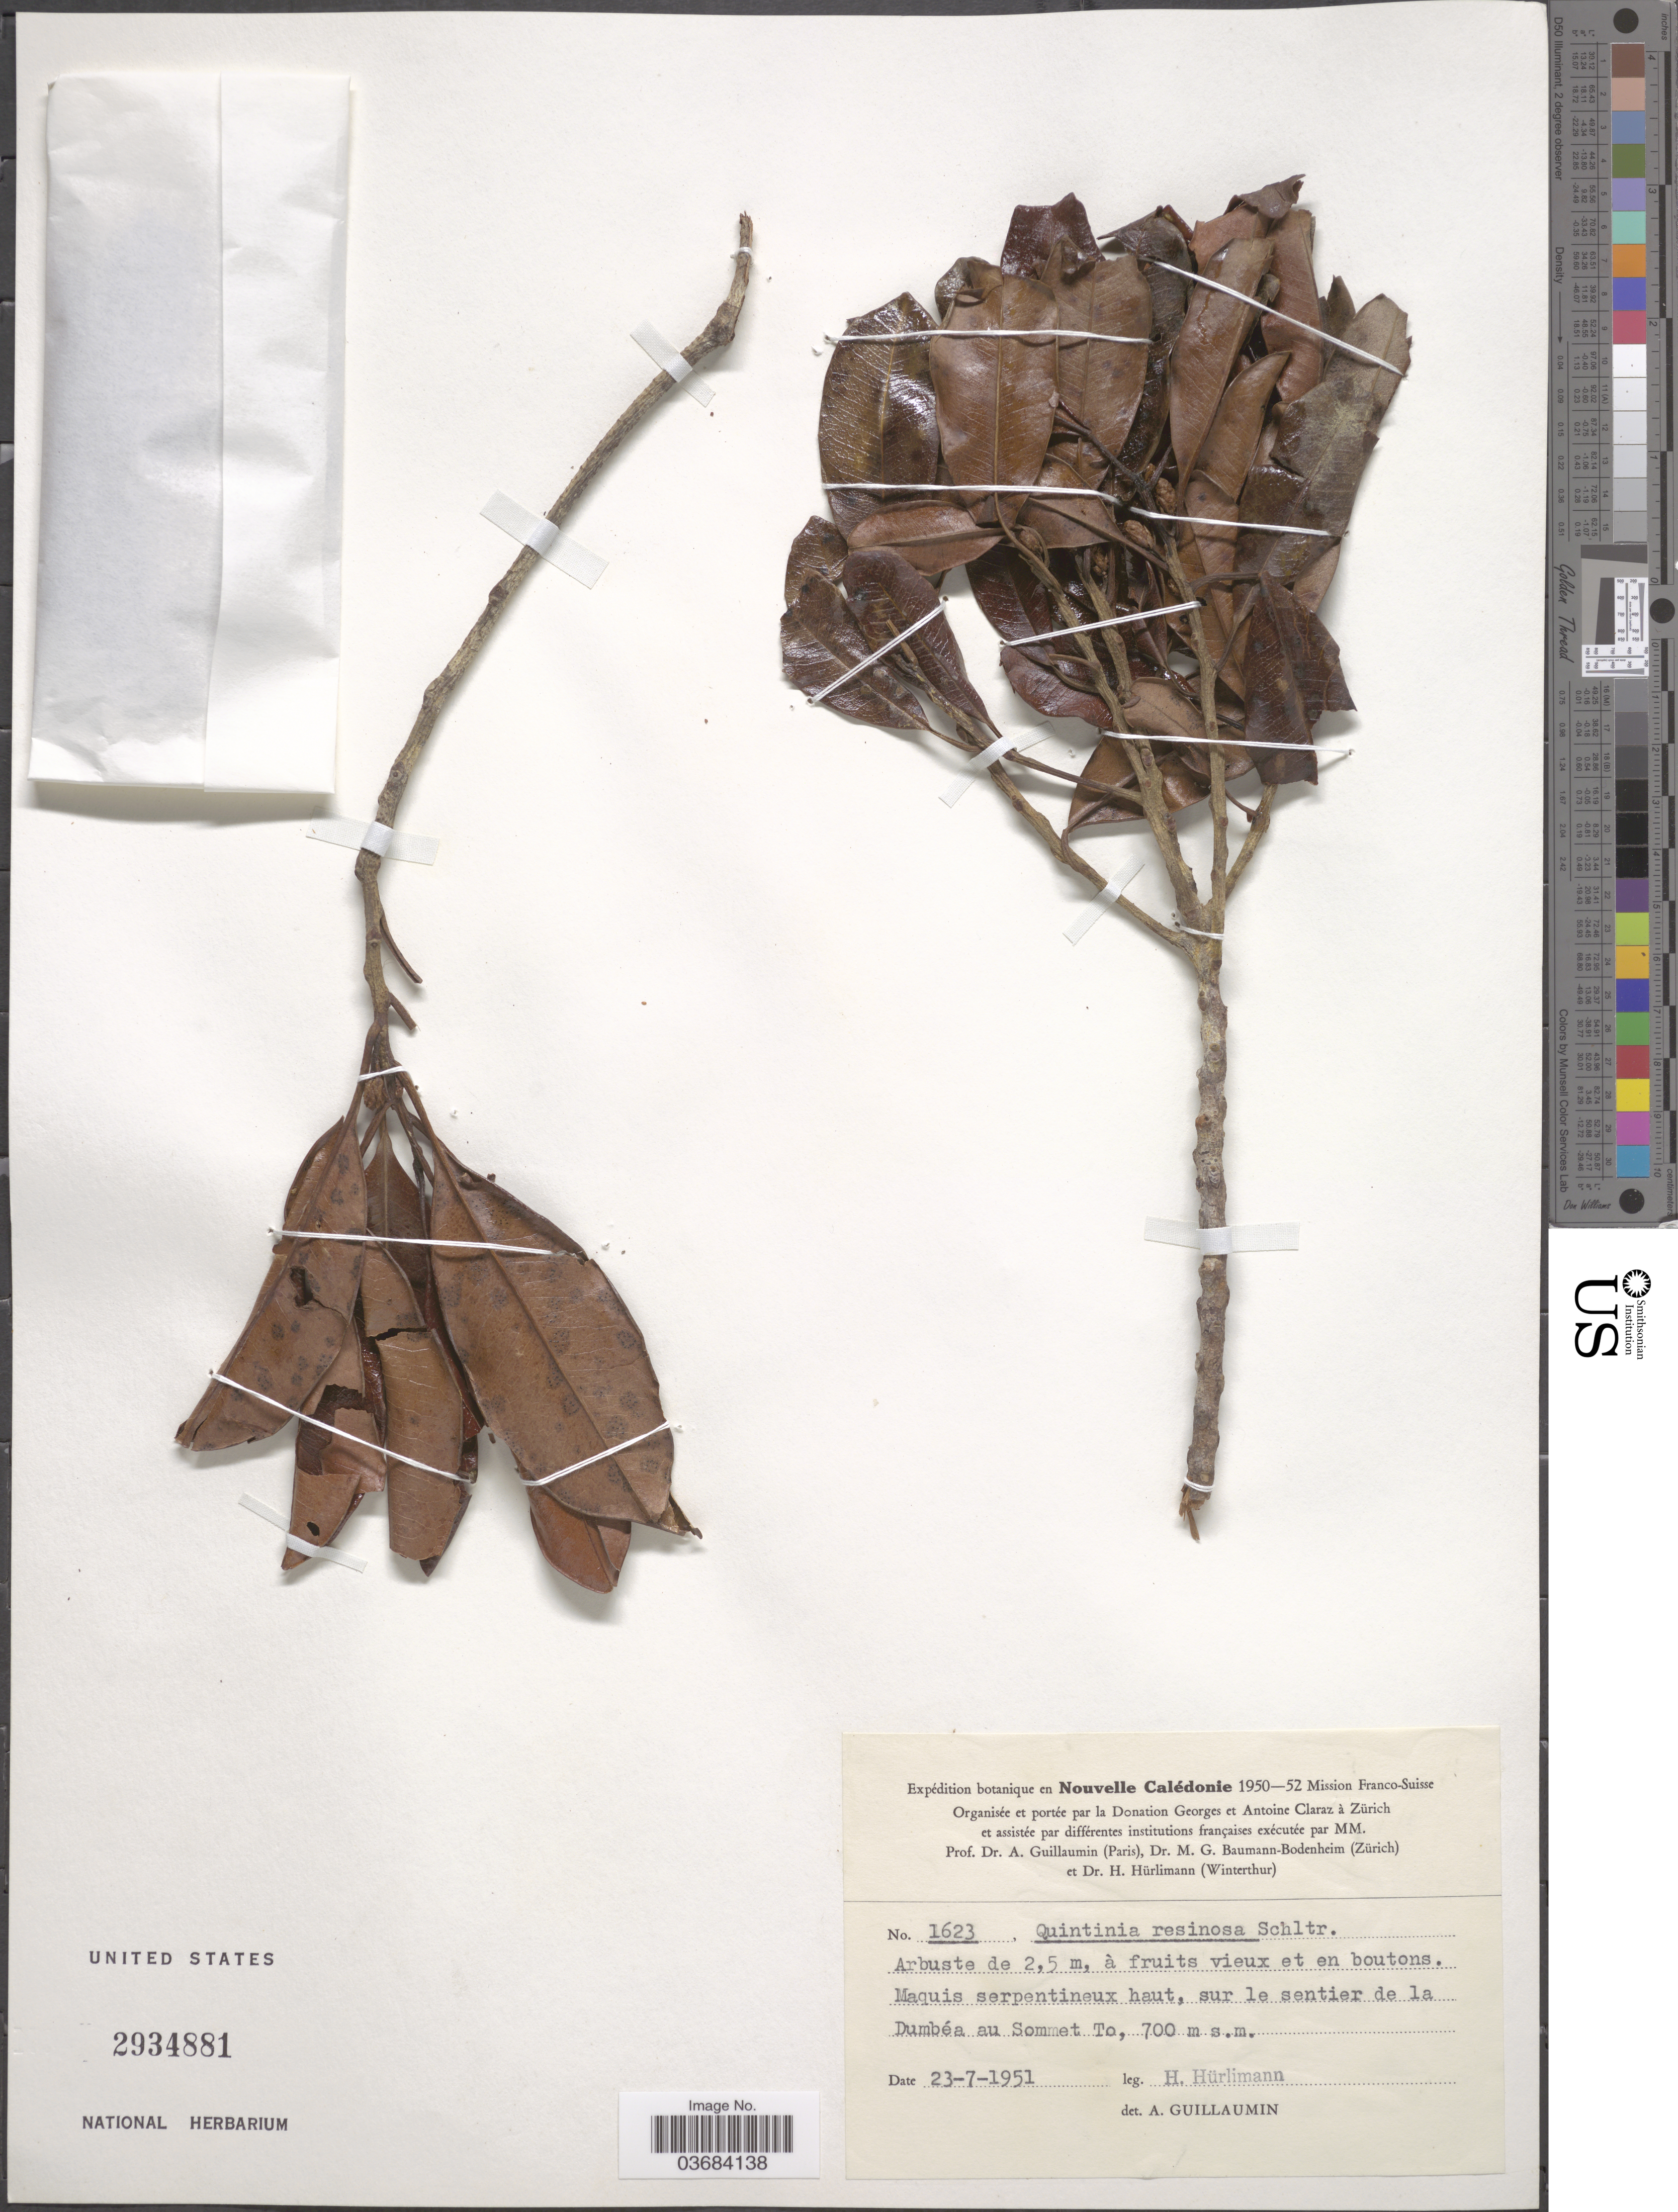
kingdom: Plantae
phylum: Tracheophyta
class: Magnoliopsida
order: Paracryphiales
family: Paracryphiaceae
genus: Quintinia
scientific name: Quintinia resinosa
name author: (Schltr.) Schltr.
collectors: H. Hürlimann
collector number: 1623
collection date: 1951-07-23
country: New Caledonia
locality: Expédition botanique en Nouvelle Calédonie 1950-52 Mission Franco-Suisse. Dumbéa au Sommet To.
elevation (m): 700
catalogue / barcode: US 2934881